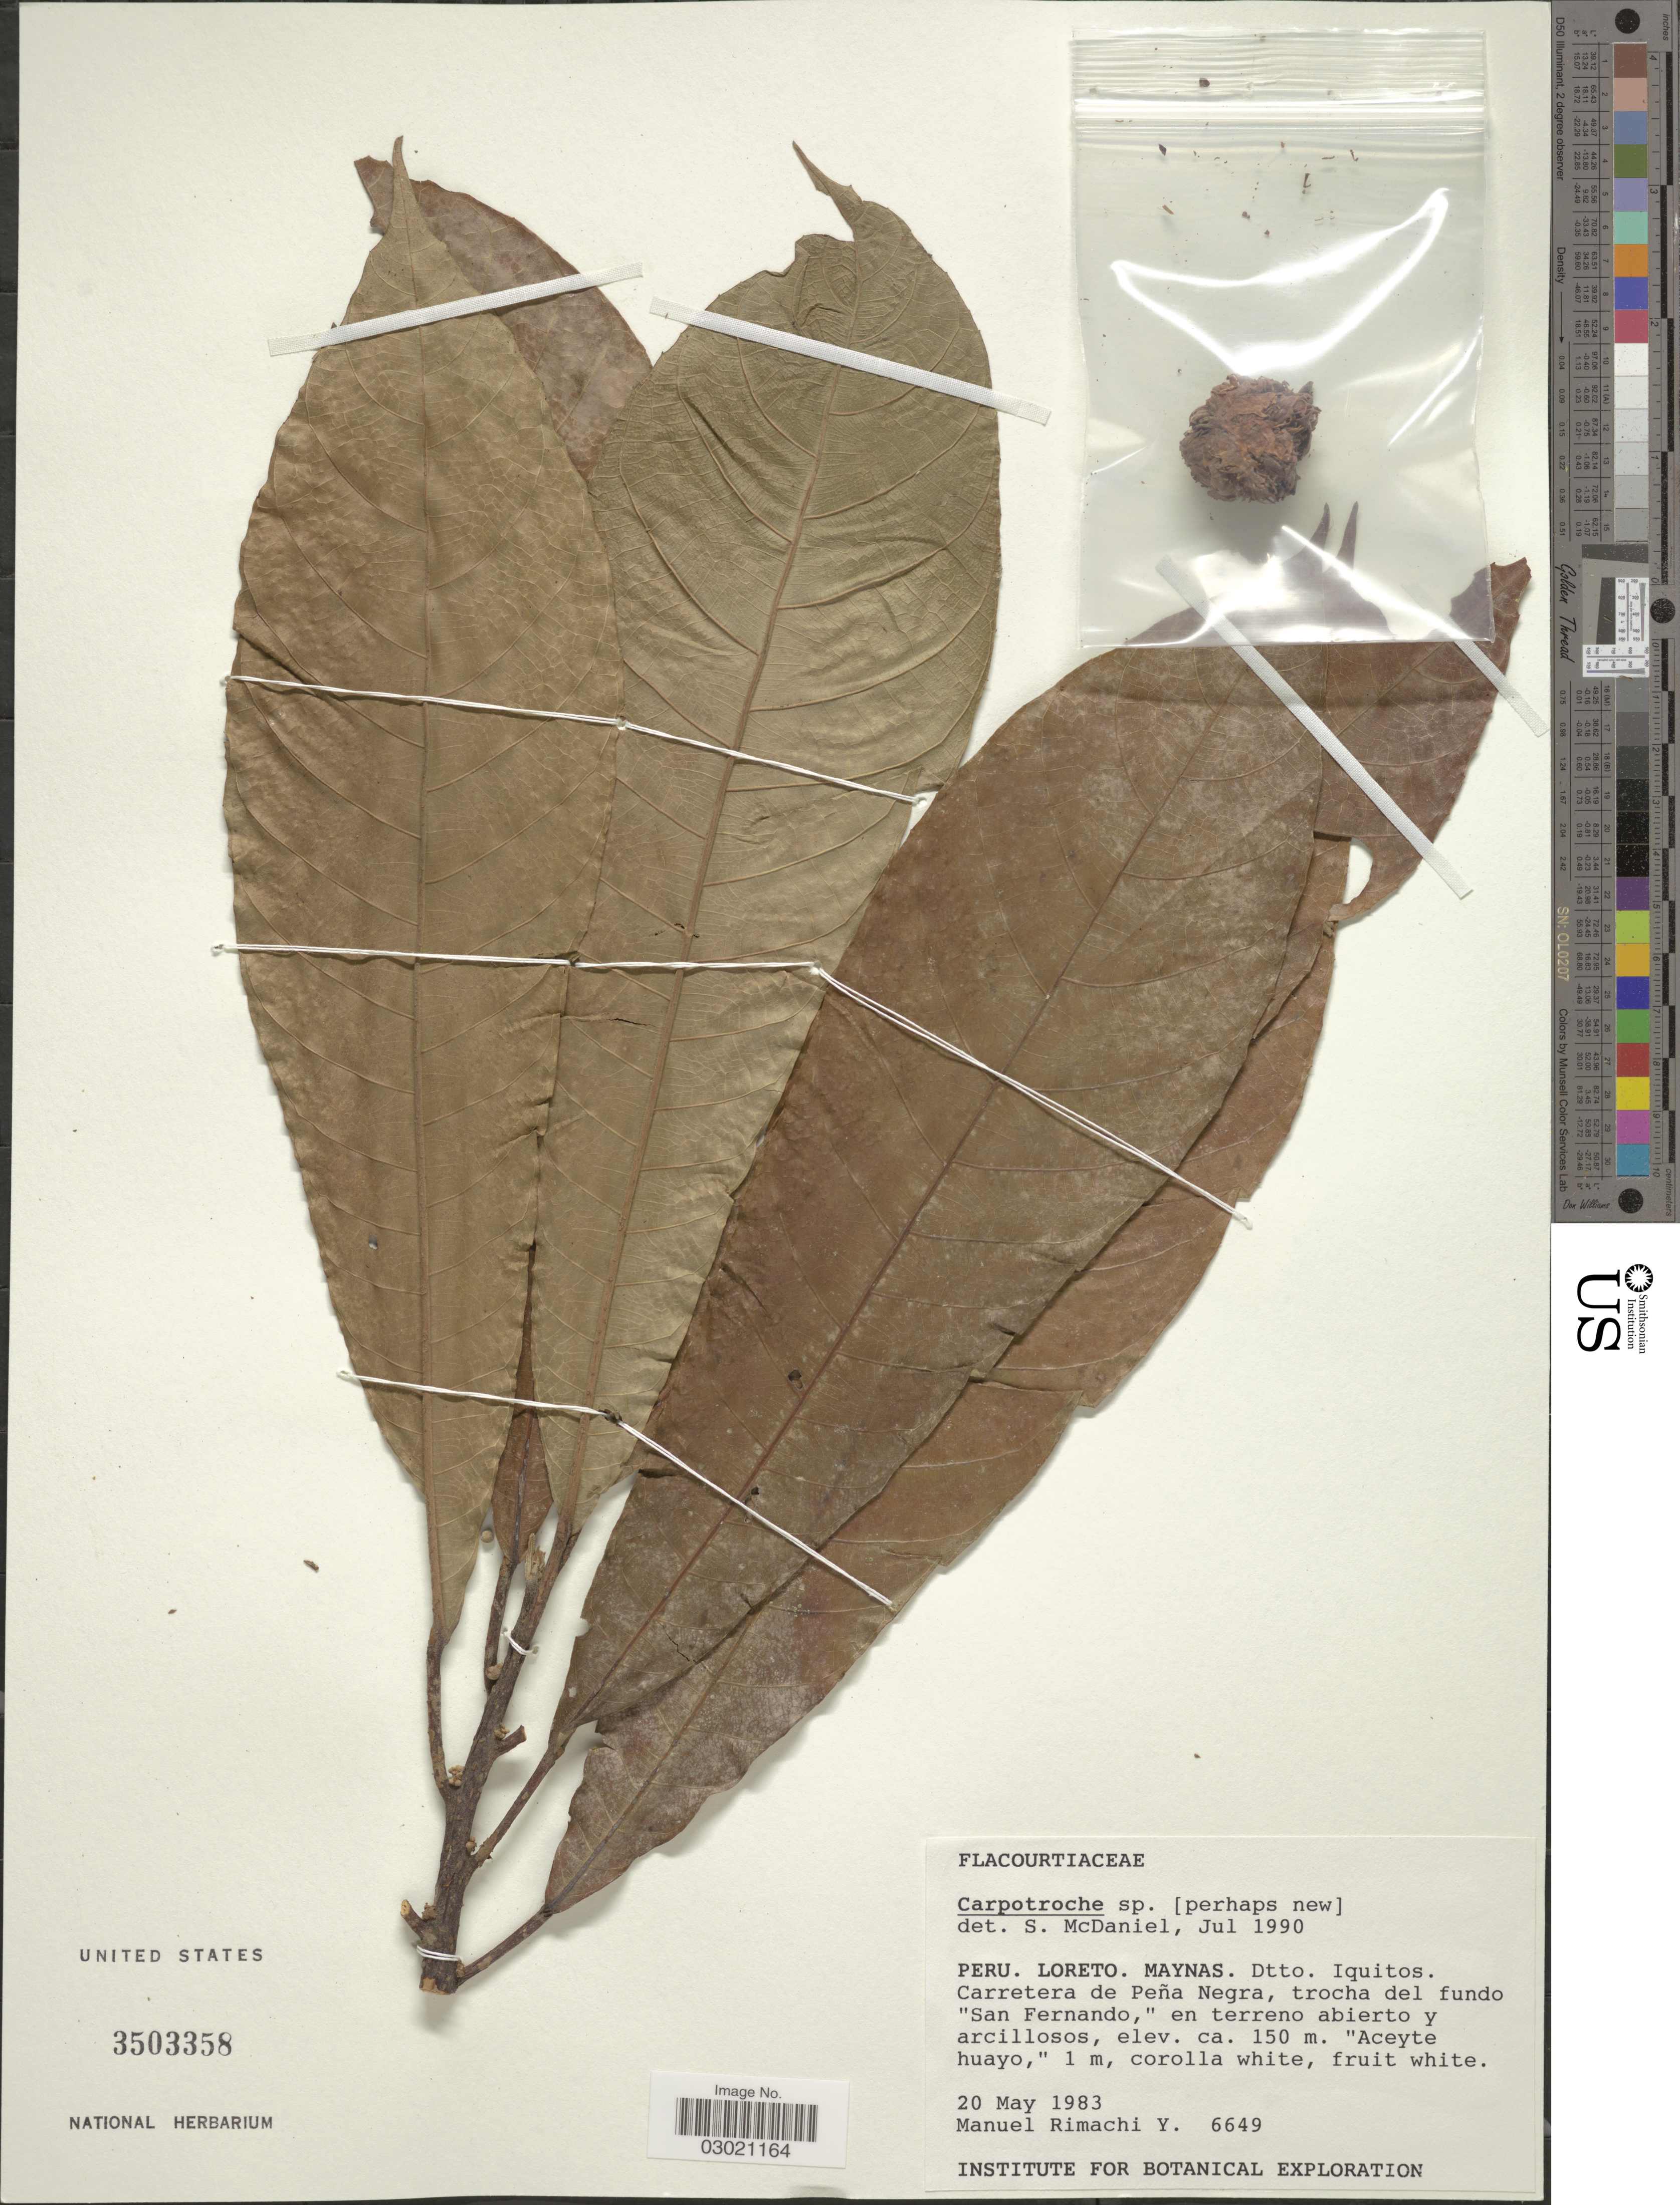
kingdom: Plantae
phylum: Tracheophyta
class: Magnoliopsida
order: Malpighiales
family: Achariaceae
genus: Carpotroche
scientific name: Carpotroche sp.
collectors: M. Rimachi Y.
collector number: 6649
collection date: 1983-05-20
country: Peru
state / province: Loreto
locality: Maynas. Dtto. Iquitos. Carretera de Peña Negra, trocha del fundo "San Fernando," en terreno abierto y arcillosos.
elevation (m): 150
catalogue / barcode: US 3503358